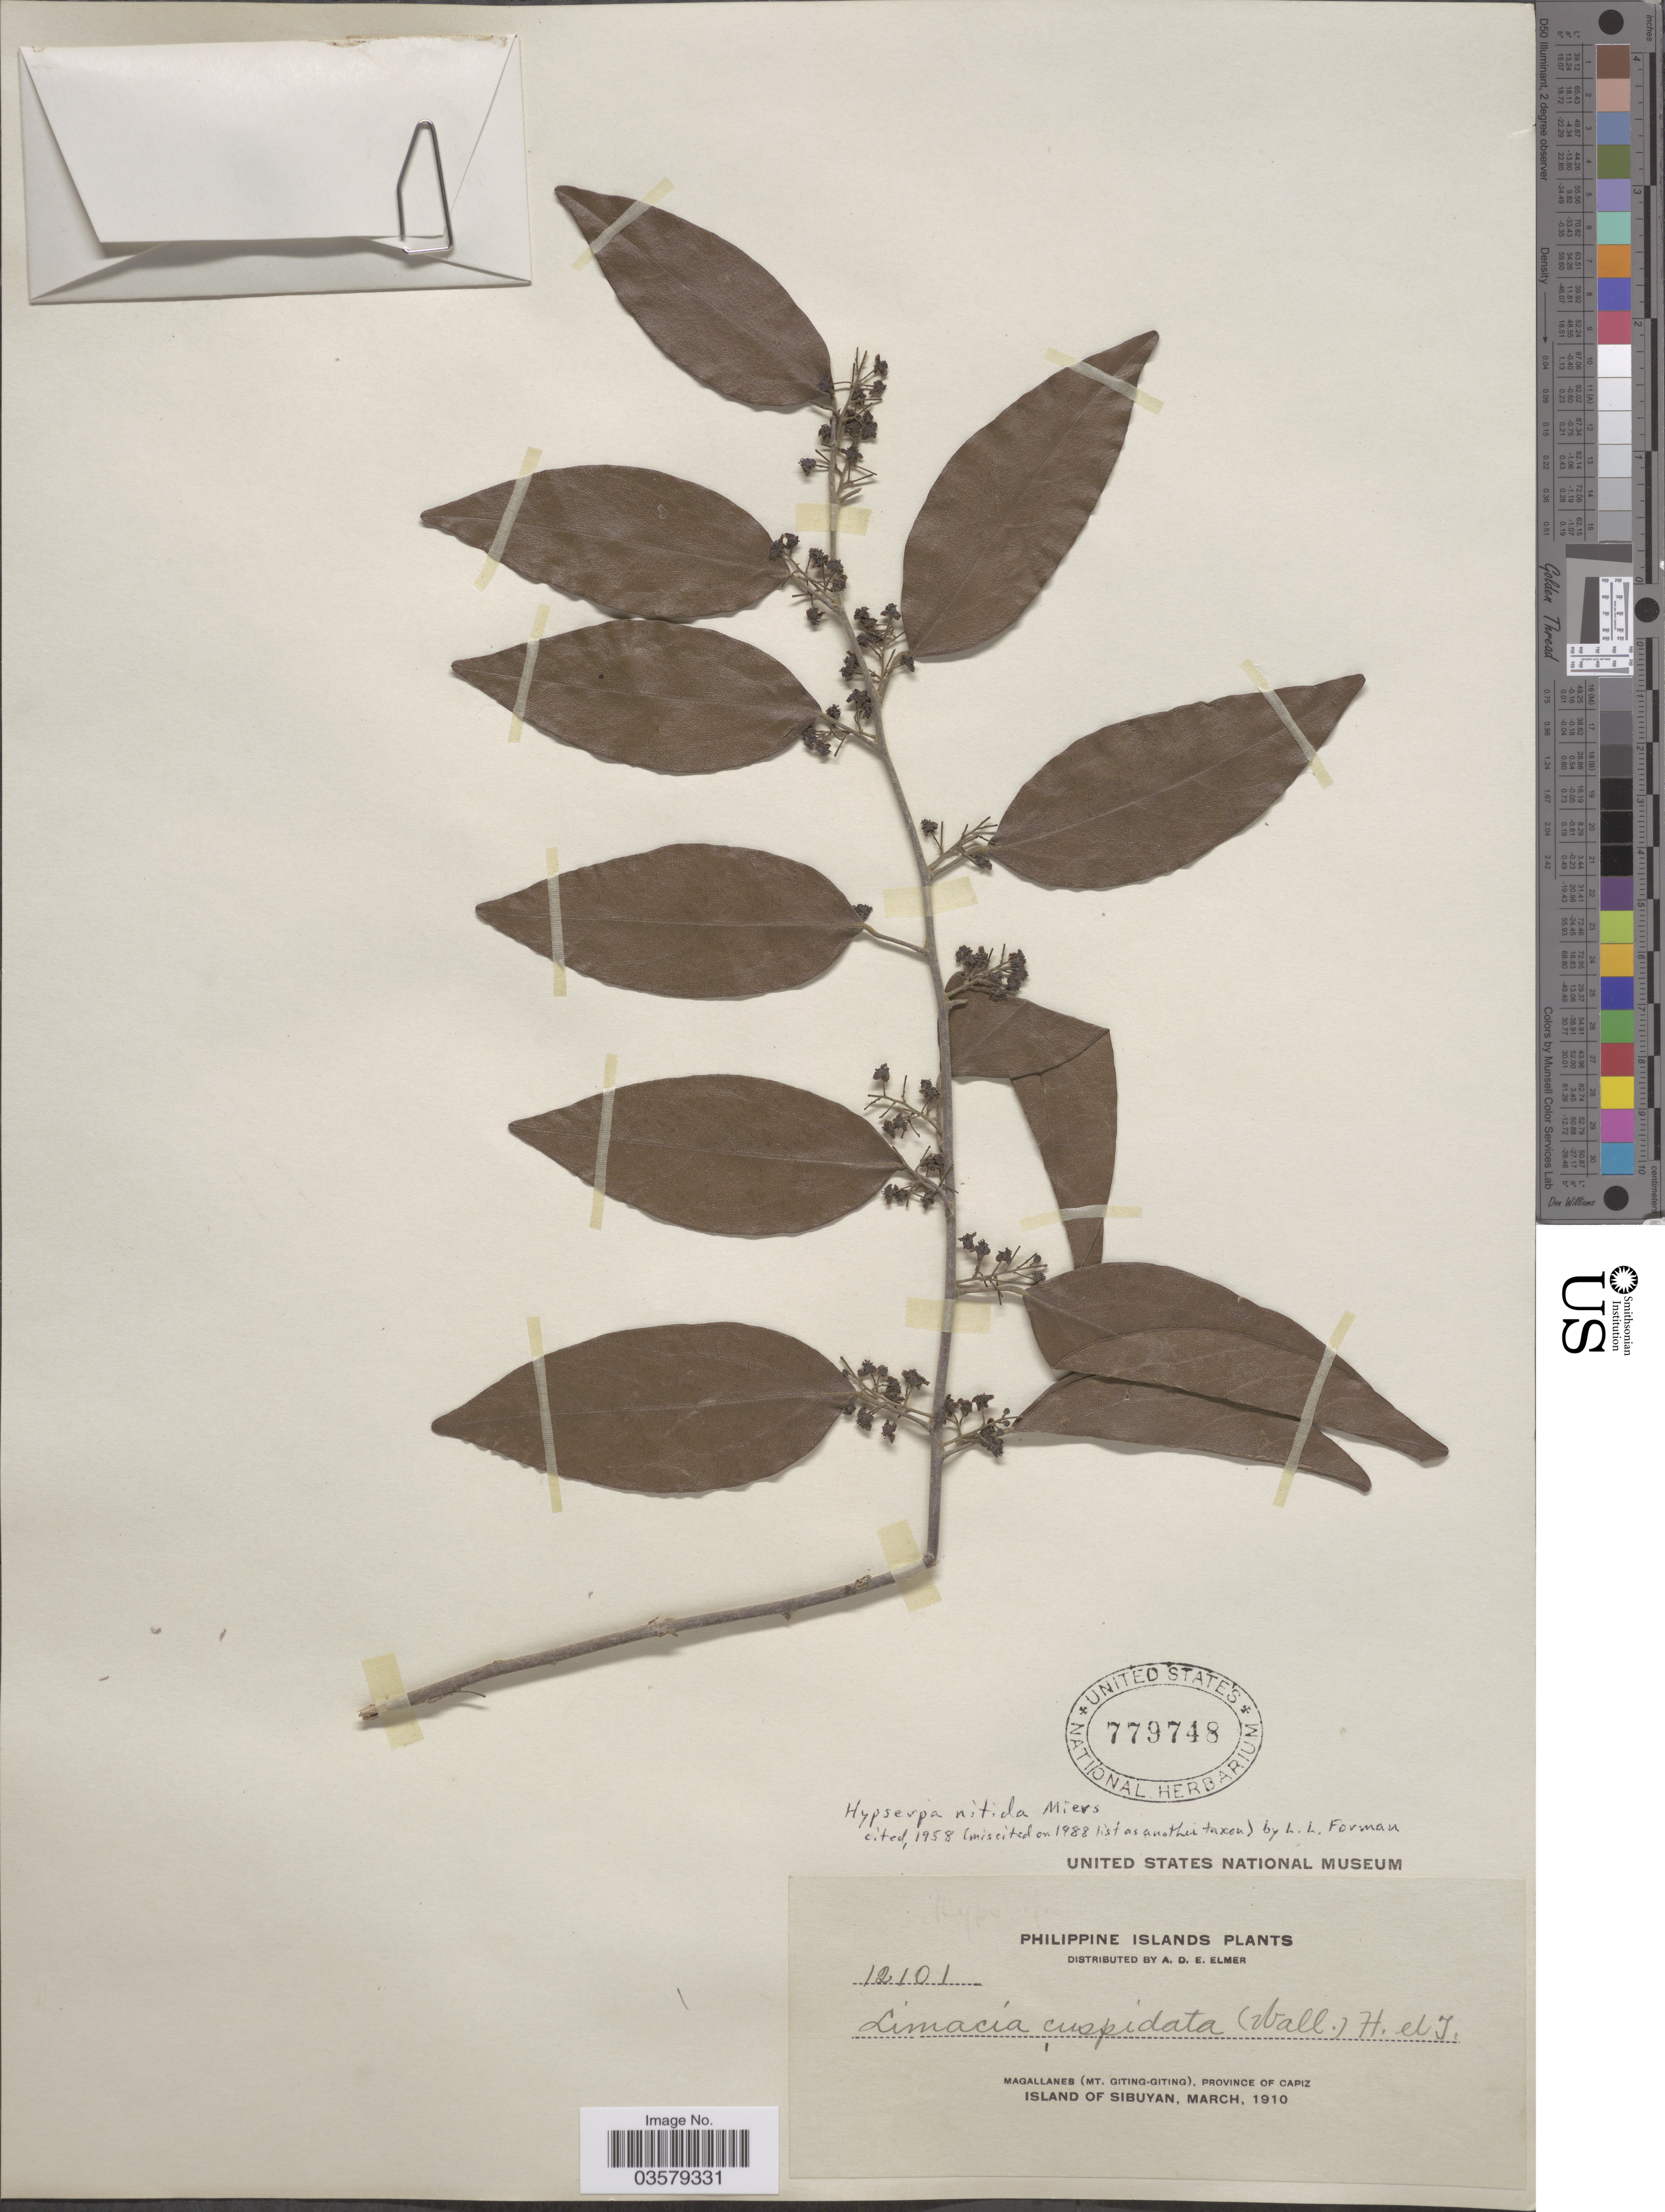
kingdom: Plantae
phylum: Tracheophyta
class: Magnoliopsida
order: Ranunculales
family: Menispermaceae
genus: Hypserpa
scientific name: Hypserpa nitida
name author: Miers ex Benth.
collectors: A. D. E. Elmer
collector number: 12101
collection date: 1910-03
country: Philippines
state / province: Western Visayas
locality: Philippine Islands. Magallanes (Mt. Giting-Giting), Province of Capiz, Island of Sibuyan.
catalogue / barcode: US 779748